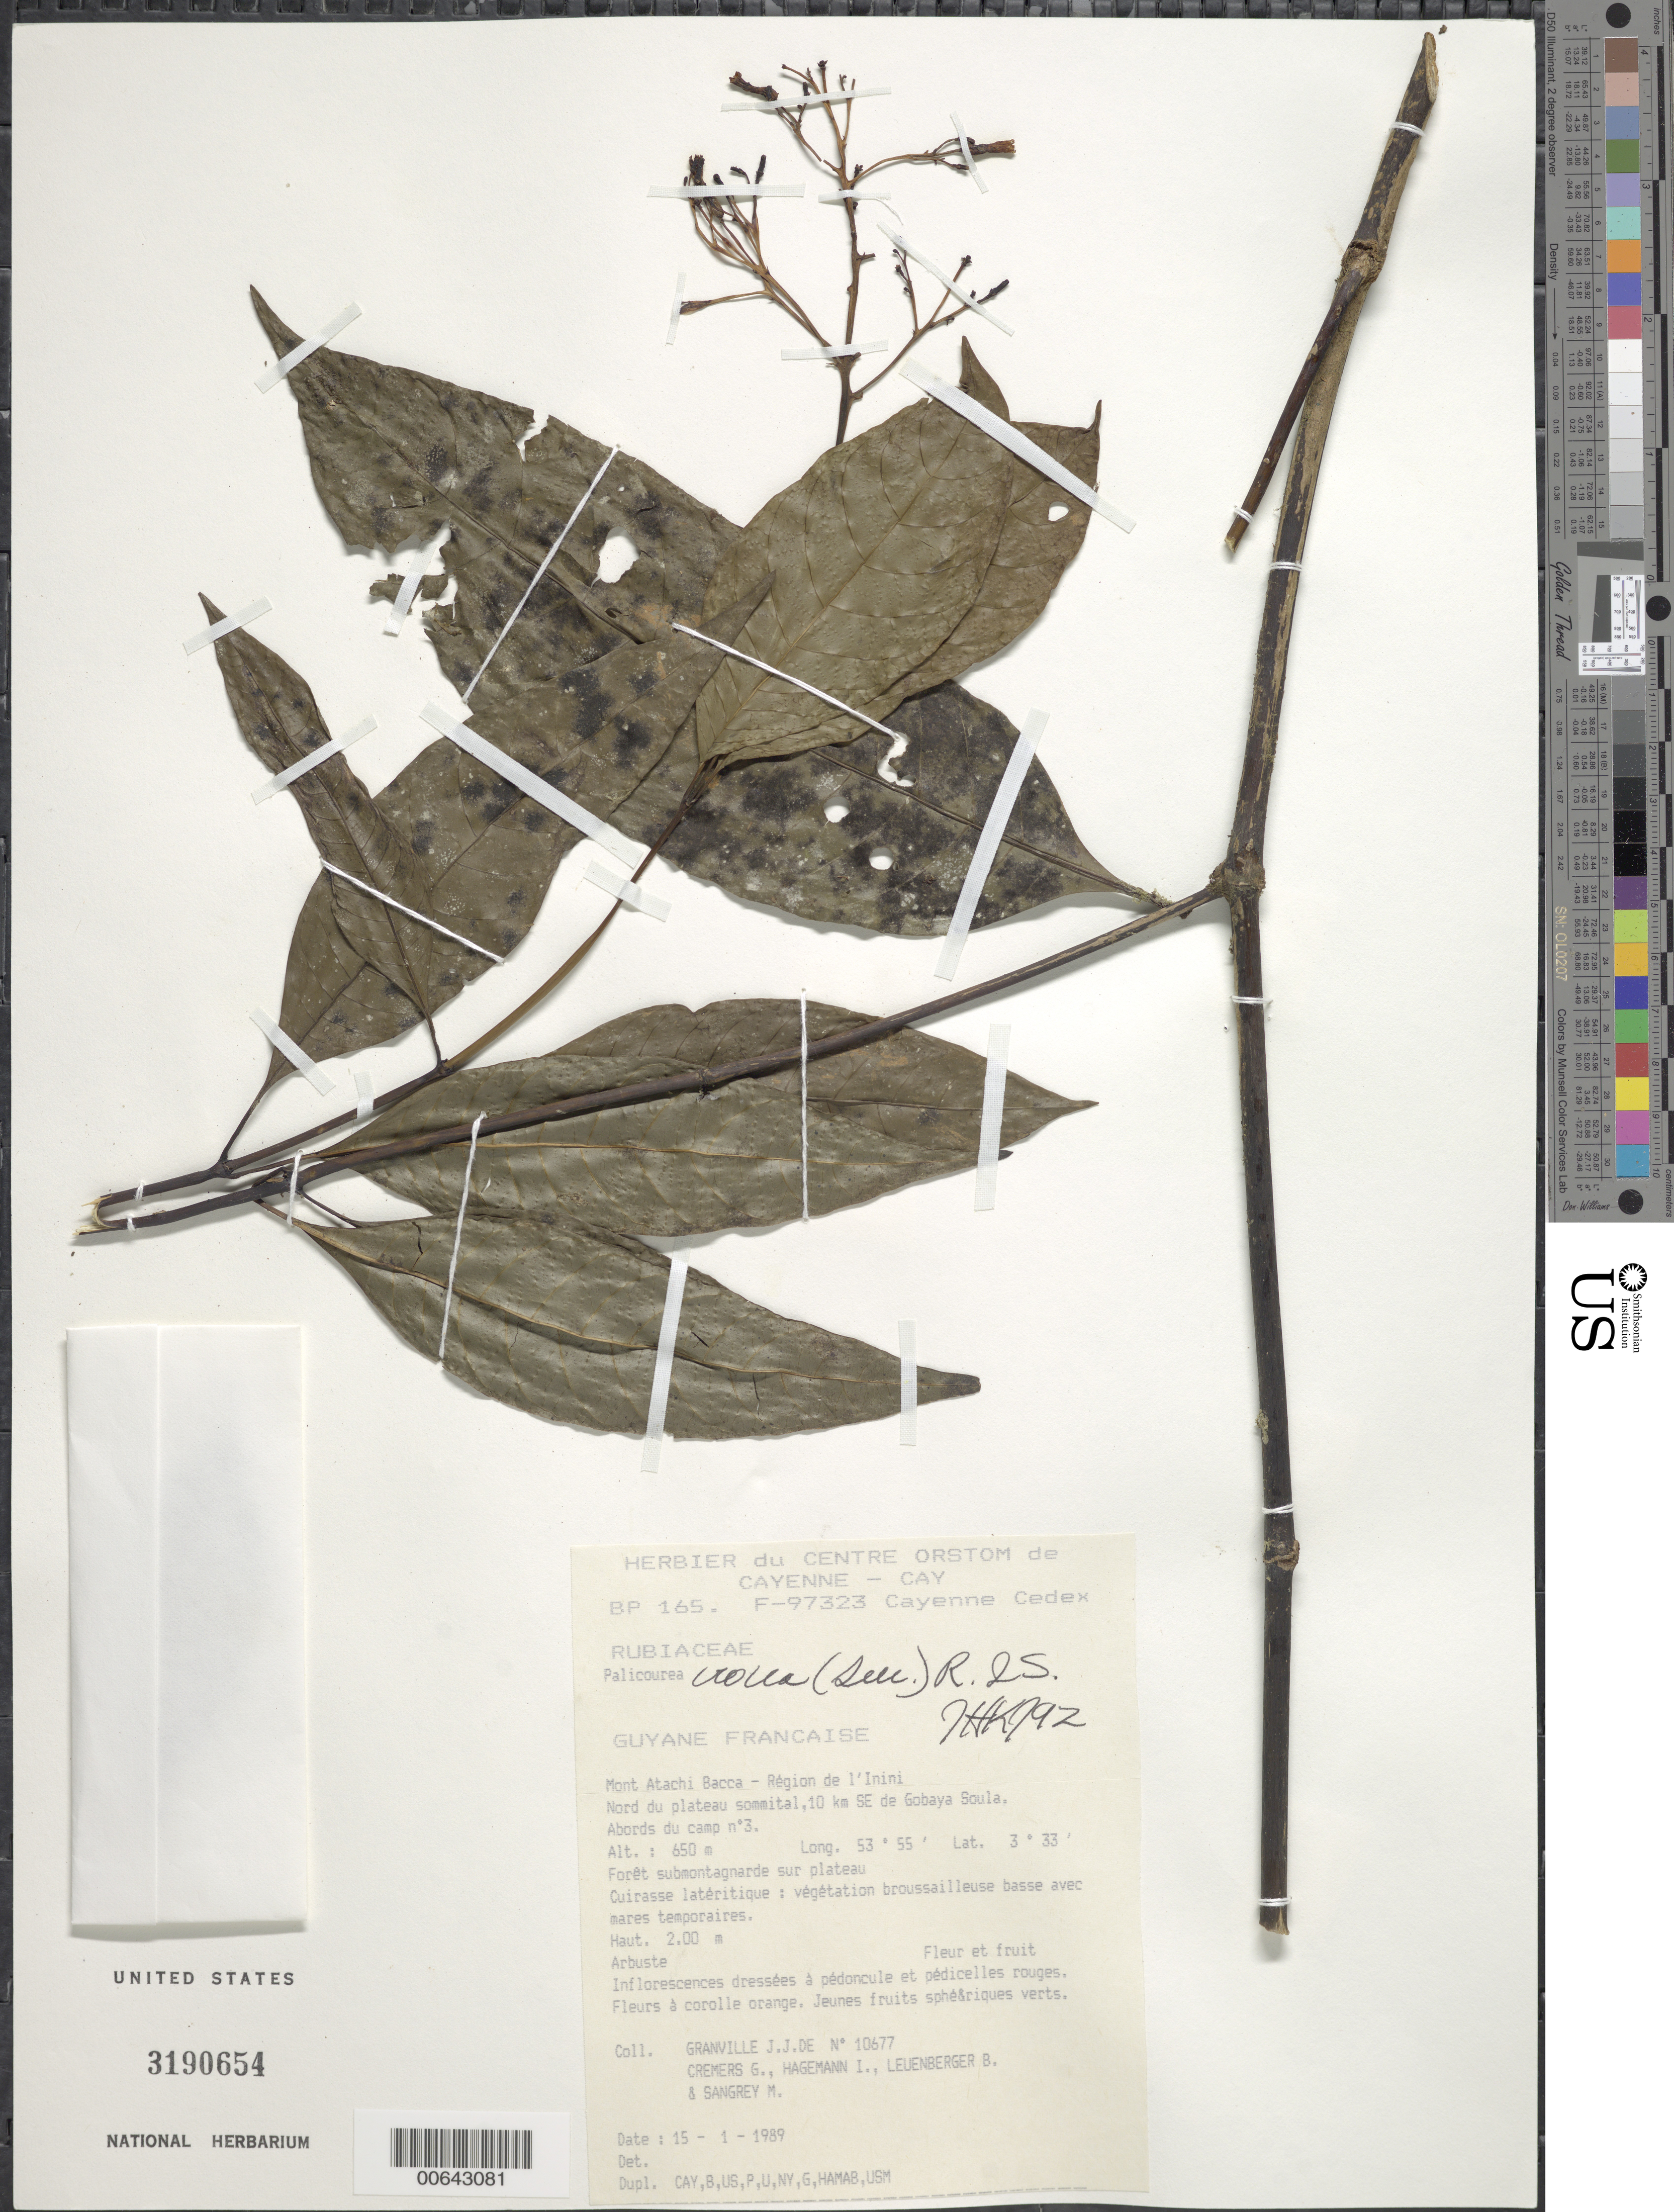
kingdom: Plantae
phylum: Tracheophyta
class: Magnoliopsida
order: Gentianales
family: Rubiaceae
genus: Palicourea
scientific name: Palicourea crocea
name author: (Sw.) Schult.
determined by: Kirkbride, J. H.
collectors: J.-J. de Granville, G. Cremers, J. Hagemann, B. E. Leuenberger & M. S. Sangrey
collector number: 10677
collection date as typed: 15-Jan-89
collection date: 1989-01-15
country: French Guiana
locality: Mont Atachi Bacca, région de l'Inini. Nord du plateua sommital, 10 km SE de Gobaya Soula; Abords du camp nr.3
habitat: Forêt submontagnarde sur plateau. Cuirasse latéritique: vegetation broussailleuse basse avec mares temporaires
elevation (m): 650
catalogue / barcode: US 3190654